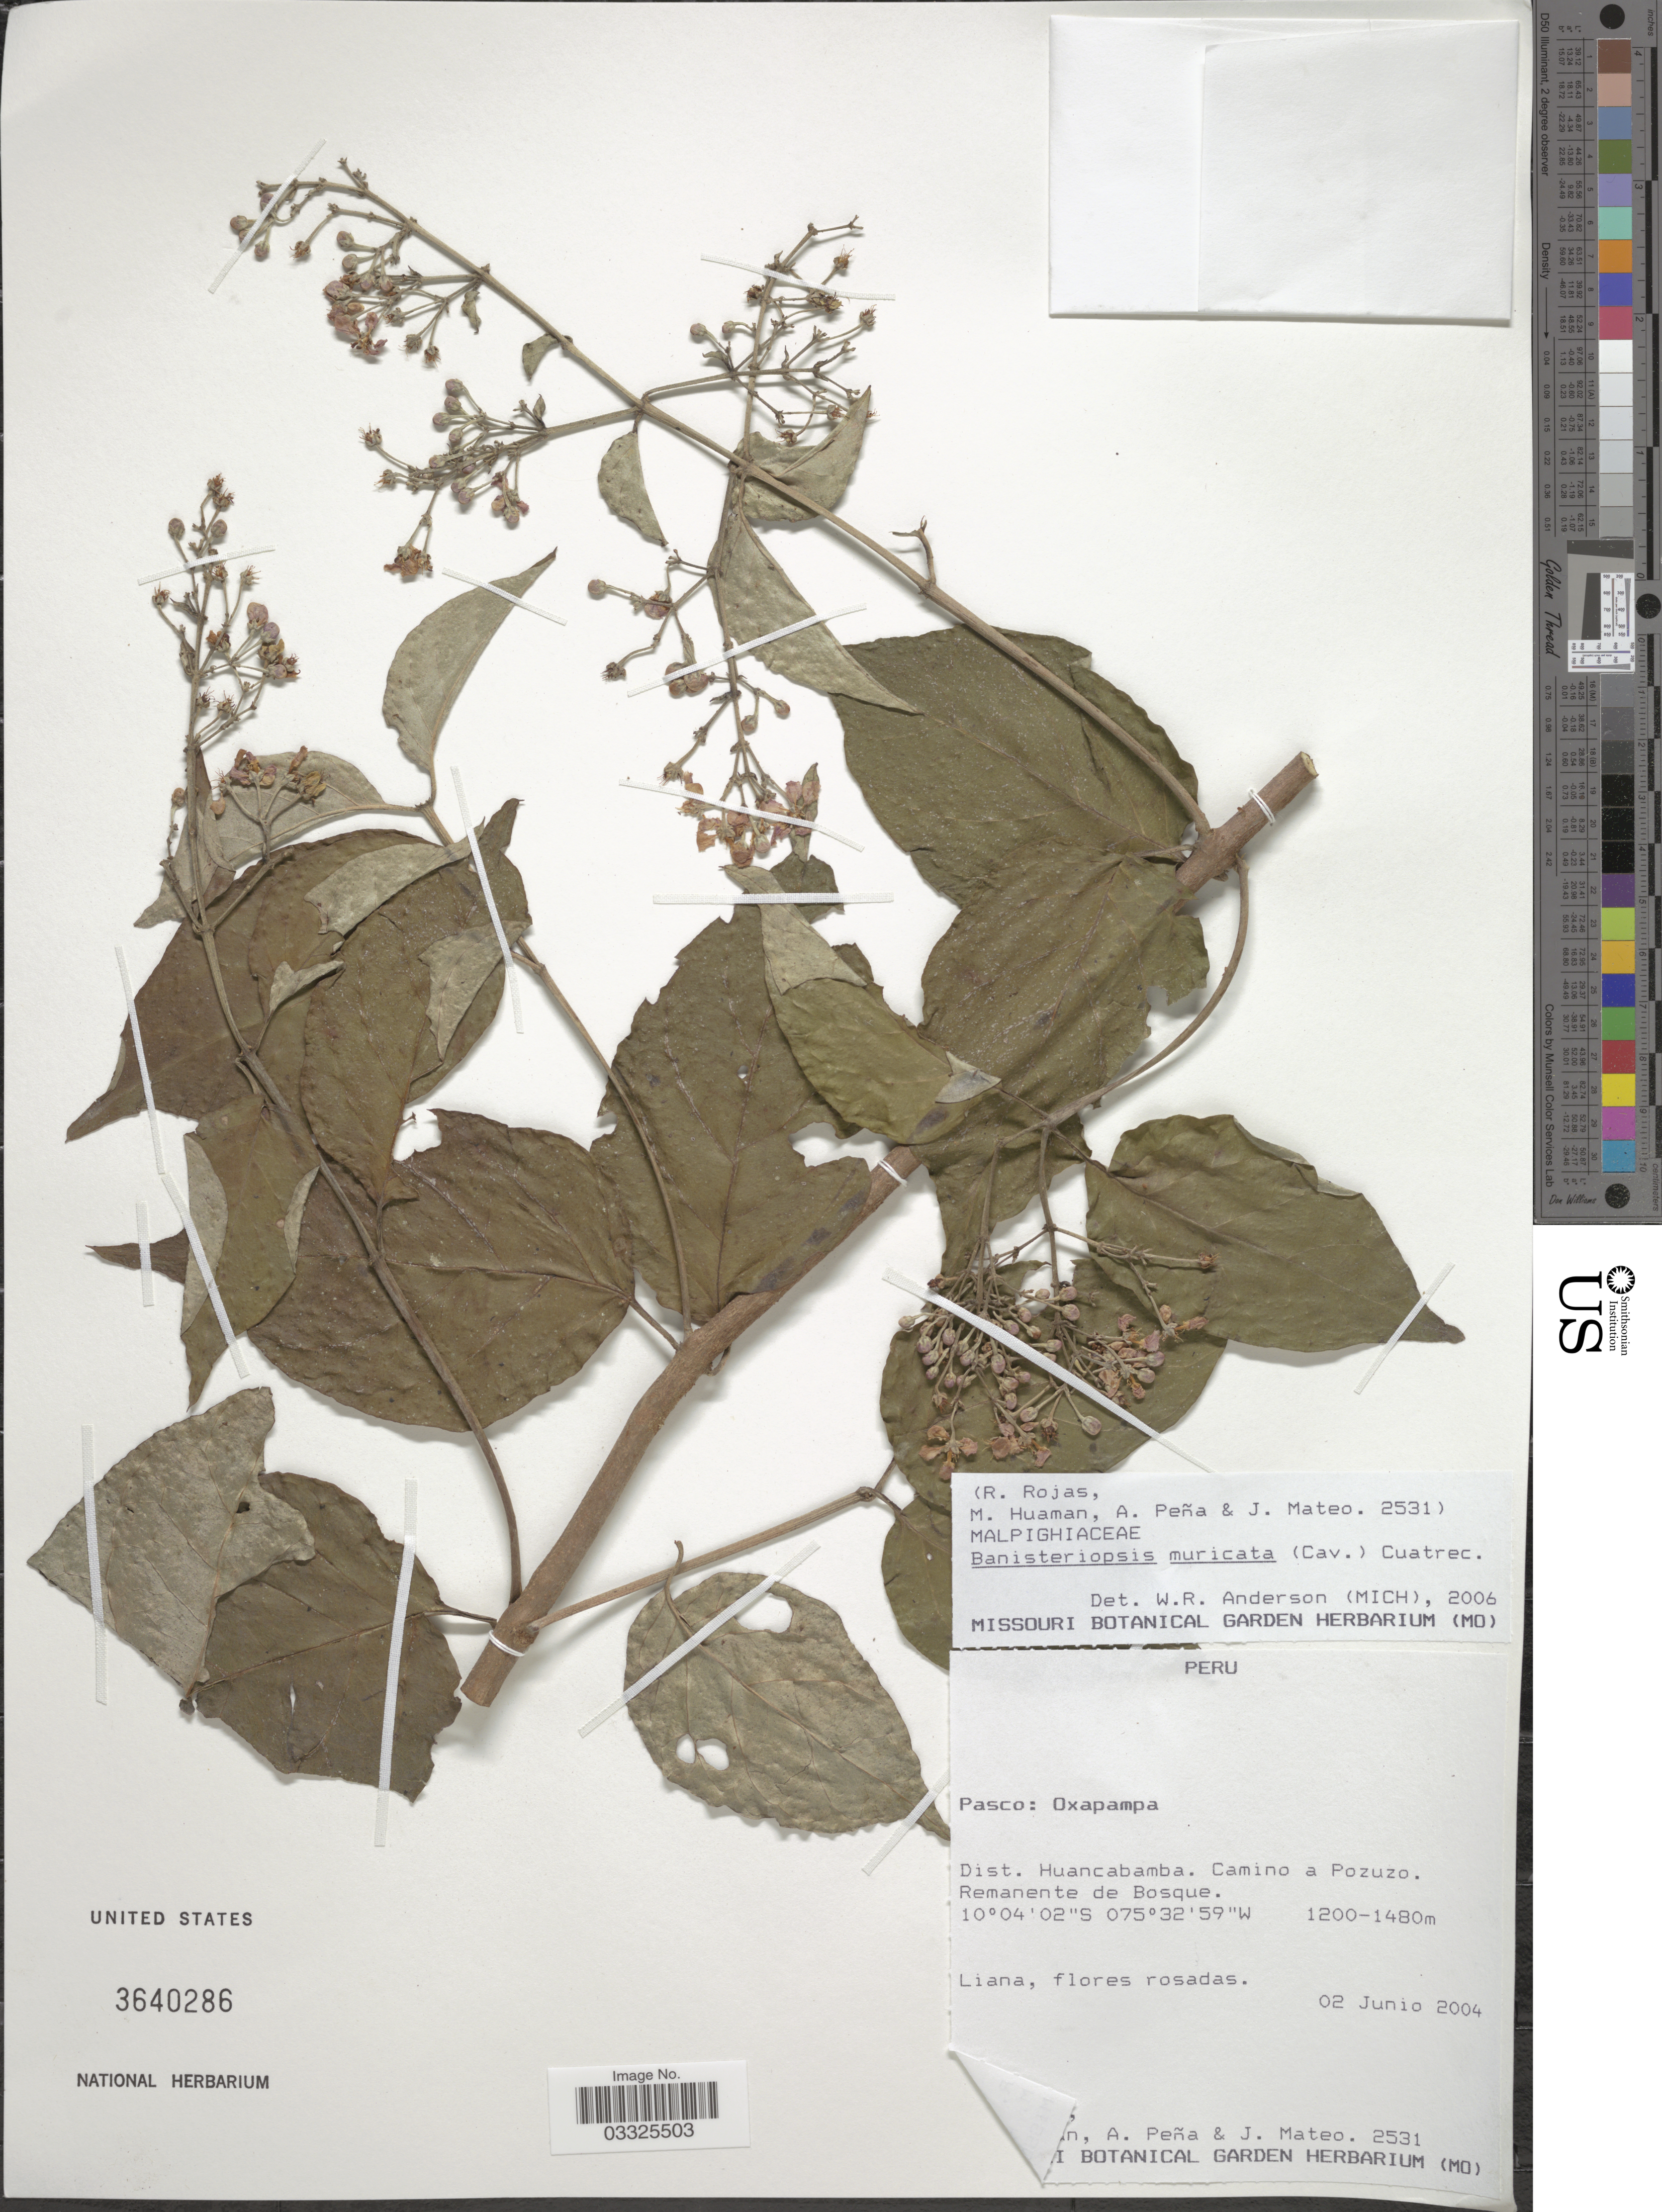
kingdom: Plantae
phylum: Tracheophyta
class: Magnoliopsida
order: Malpighiales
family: Malpighiaceae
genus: Banisteriopsis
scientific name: Banisteriopsis muricata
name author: (Cav.) Cuatrec.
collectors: R. Rojas, M. Huamán, A. Peña & J. Mateo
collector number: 2531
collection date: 2004-06-02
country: Peru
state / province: Pasco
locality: Oxapampa, Dist. Huancabamba. Camino a Pozuzo.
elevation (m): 1200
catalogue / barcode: US 3640286